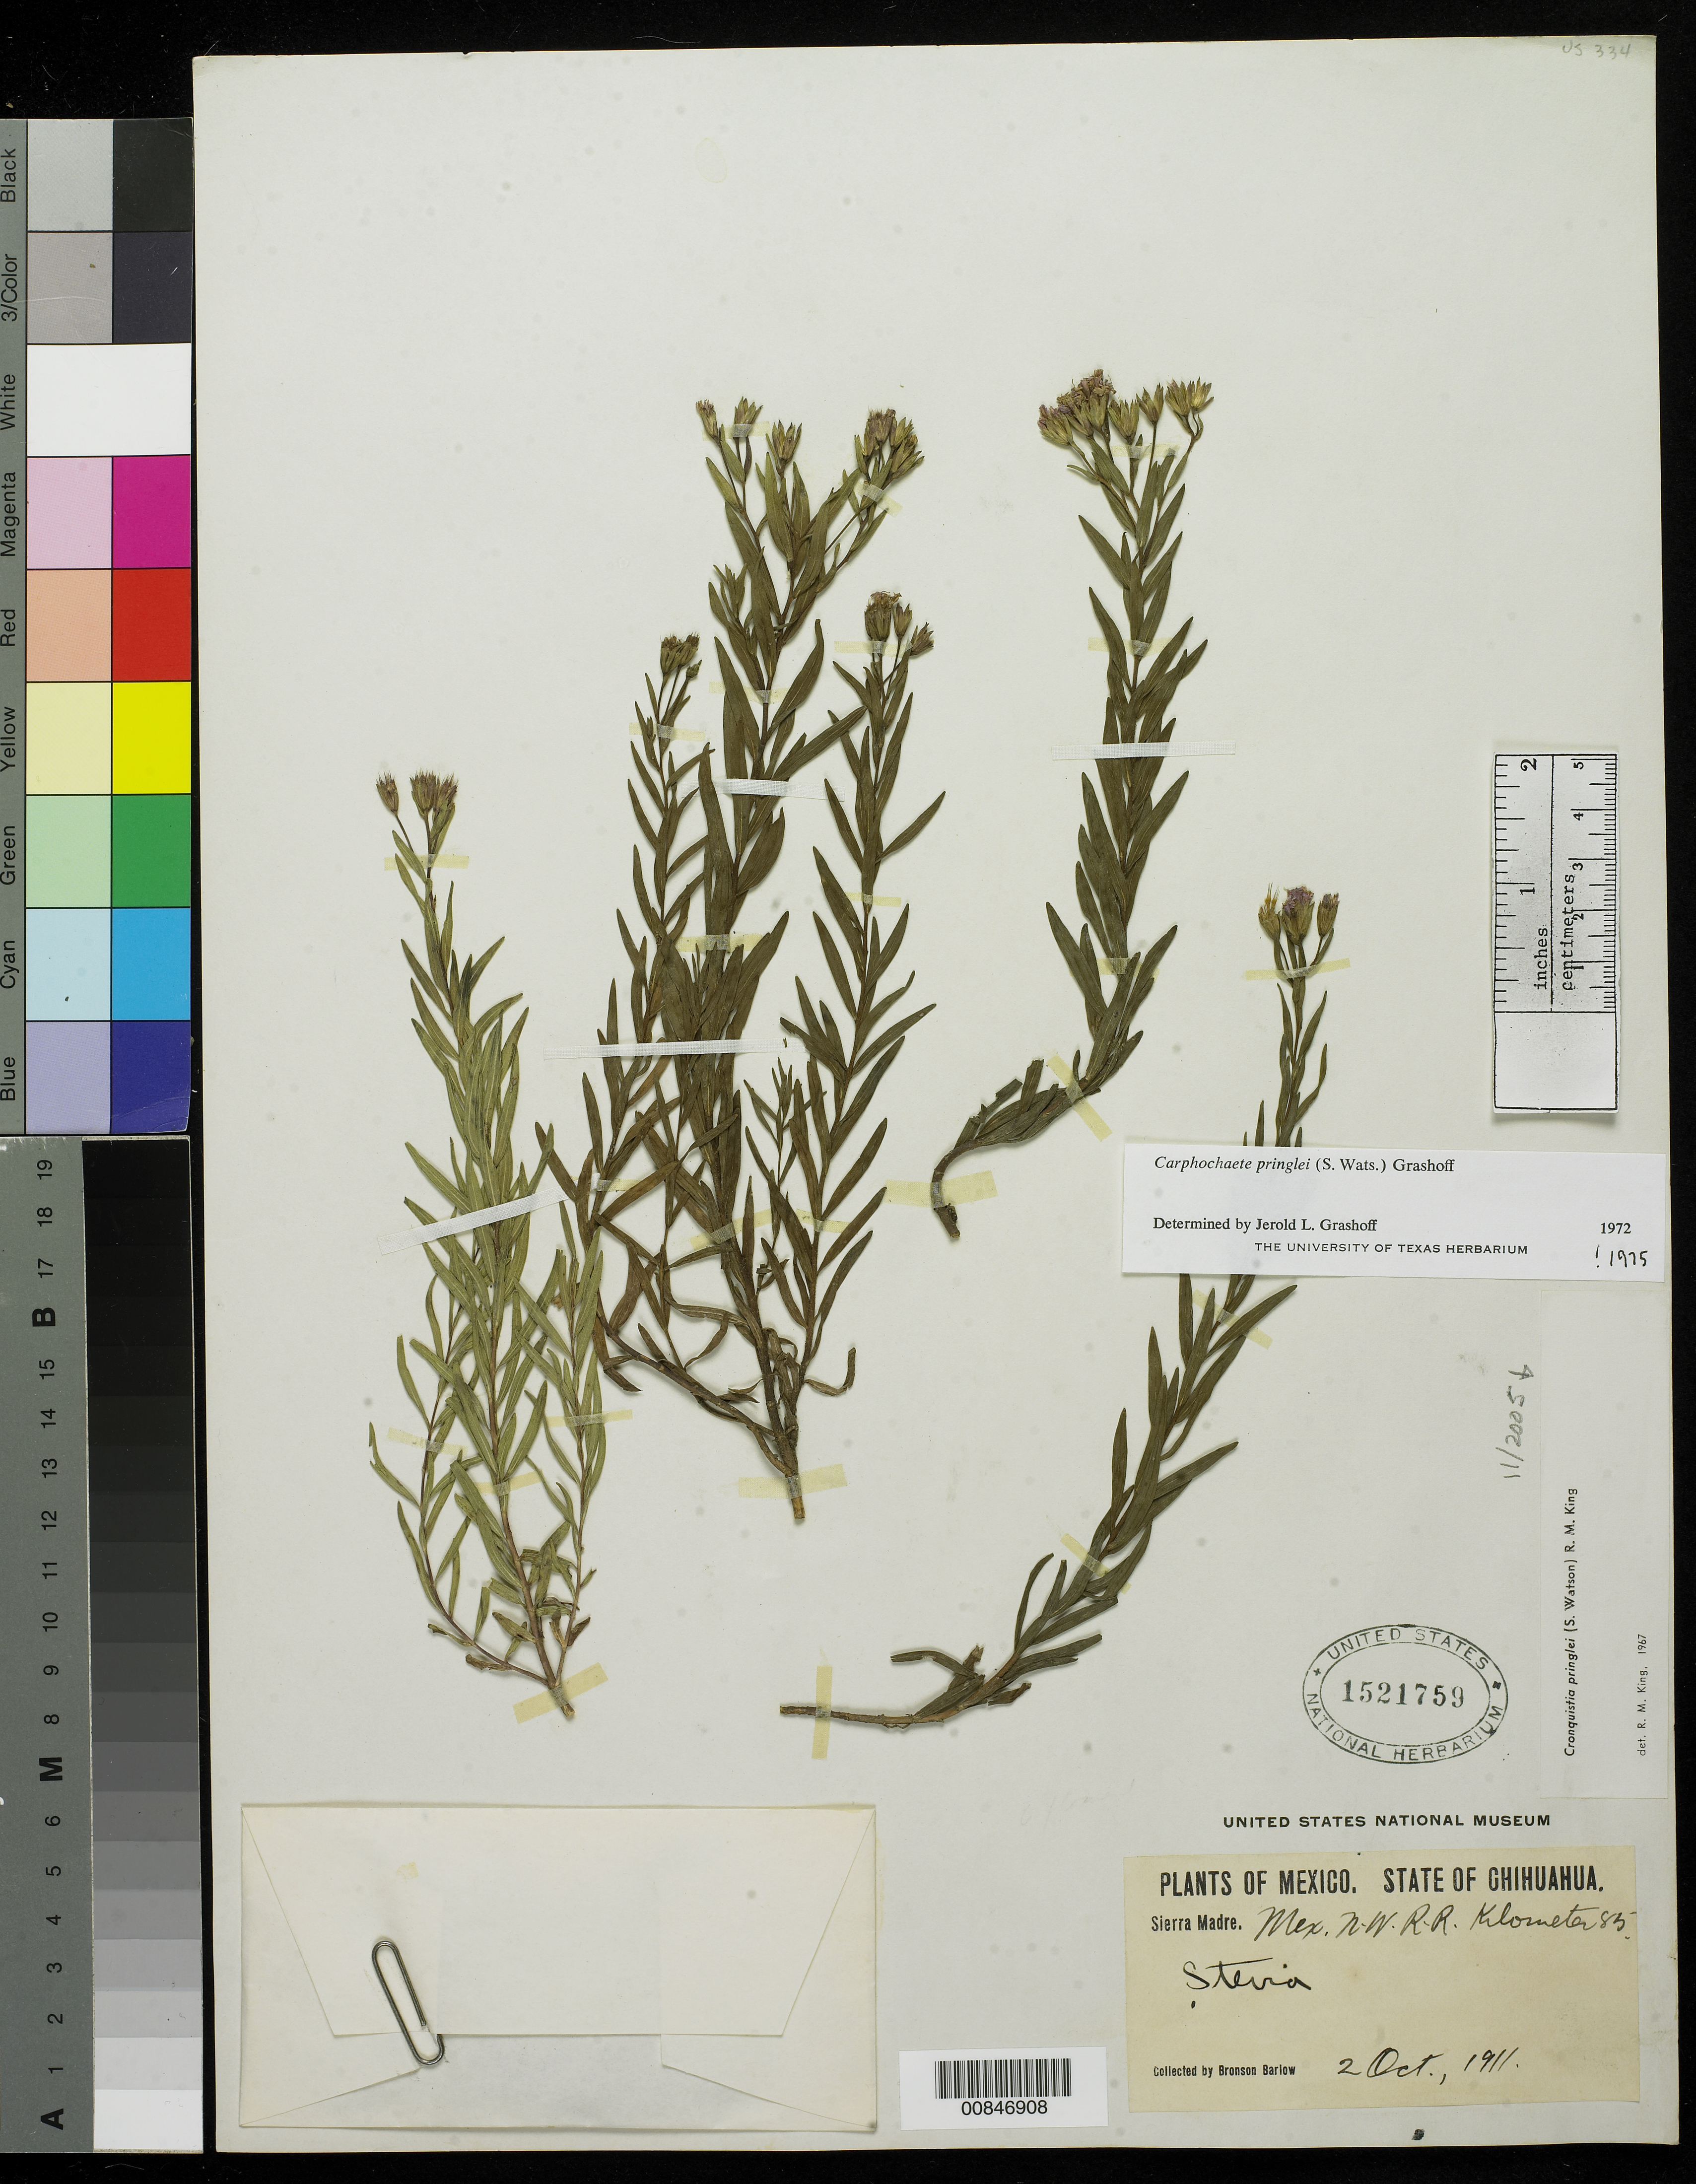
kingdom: Plantae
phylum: Tracheophyta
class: Magnoliopsida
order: Asterales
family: Asteraceae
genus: Cronquistia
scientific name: Cronquistia pringlei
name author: (S. Watson) R.M. King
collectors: Barlow, B.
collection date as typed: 02 Oct 1911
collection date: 1911-10-02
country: Mexico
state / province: Chihuahua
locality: Sierra Madre. Mex. N.W.R.R. kilometer 85.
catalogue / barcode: US 1521759